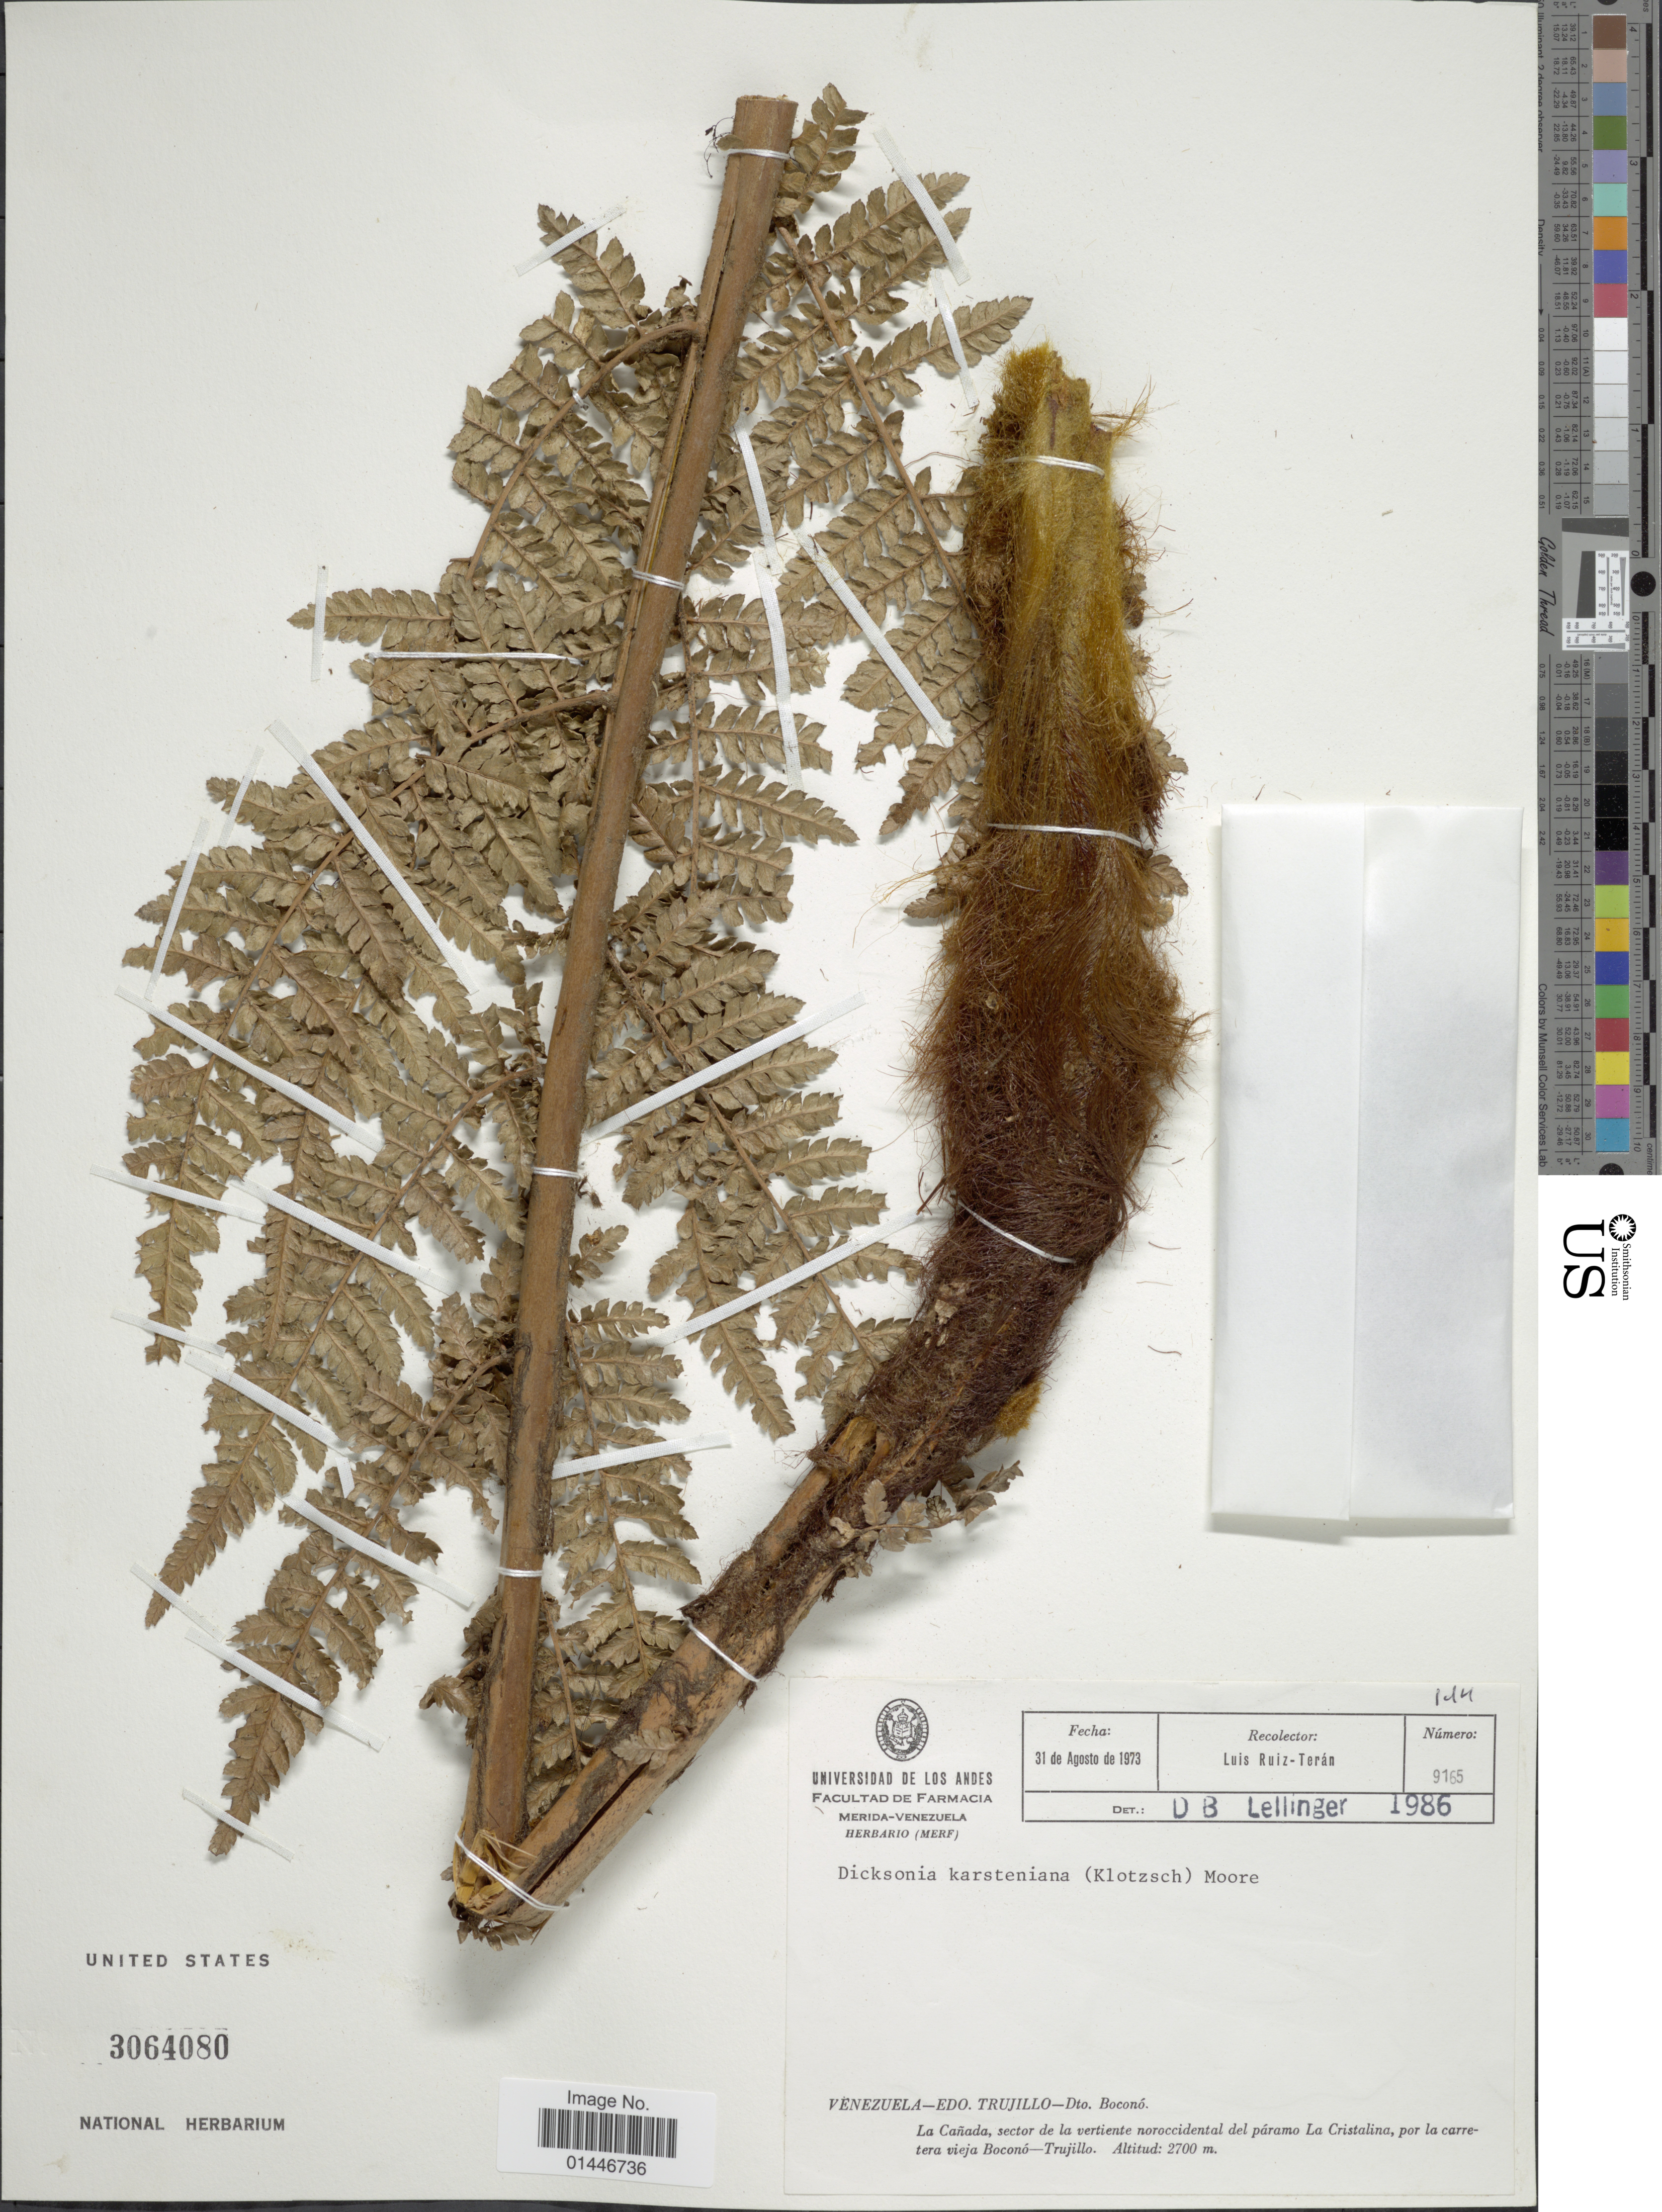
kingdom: Plantae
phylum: Tracheophyta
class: Polypodiopsida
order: Cyatheales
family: Dicksoniaceae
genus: Dicksonia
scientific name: Dicksonia karsteniana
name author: Klotzsch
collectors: L. Teran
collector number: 9165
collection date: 1973-08-31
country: Venezuela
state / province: Trujillo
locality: Dto. Bocono, La Canada, sector de la vertiente noroccidental del paramo La Cristalina, por la carretera vieja Bocono-Trujillo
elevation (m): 2700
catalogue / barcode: US 3064080